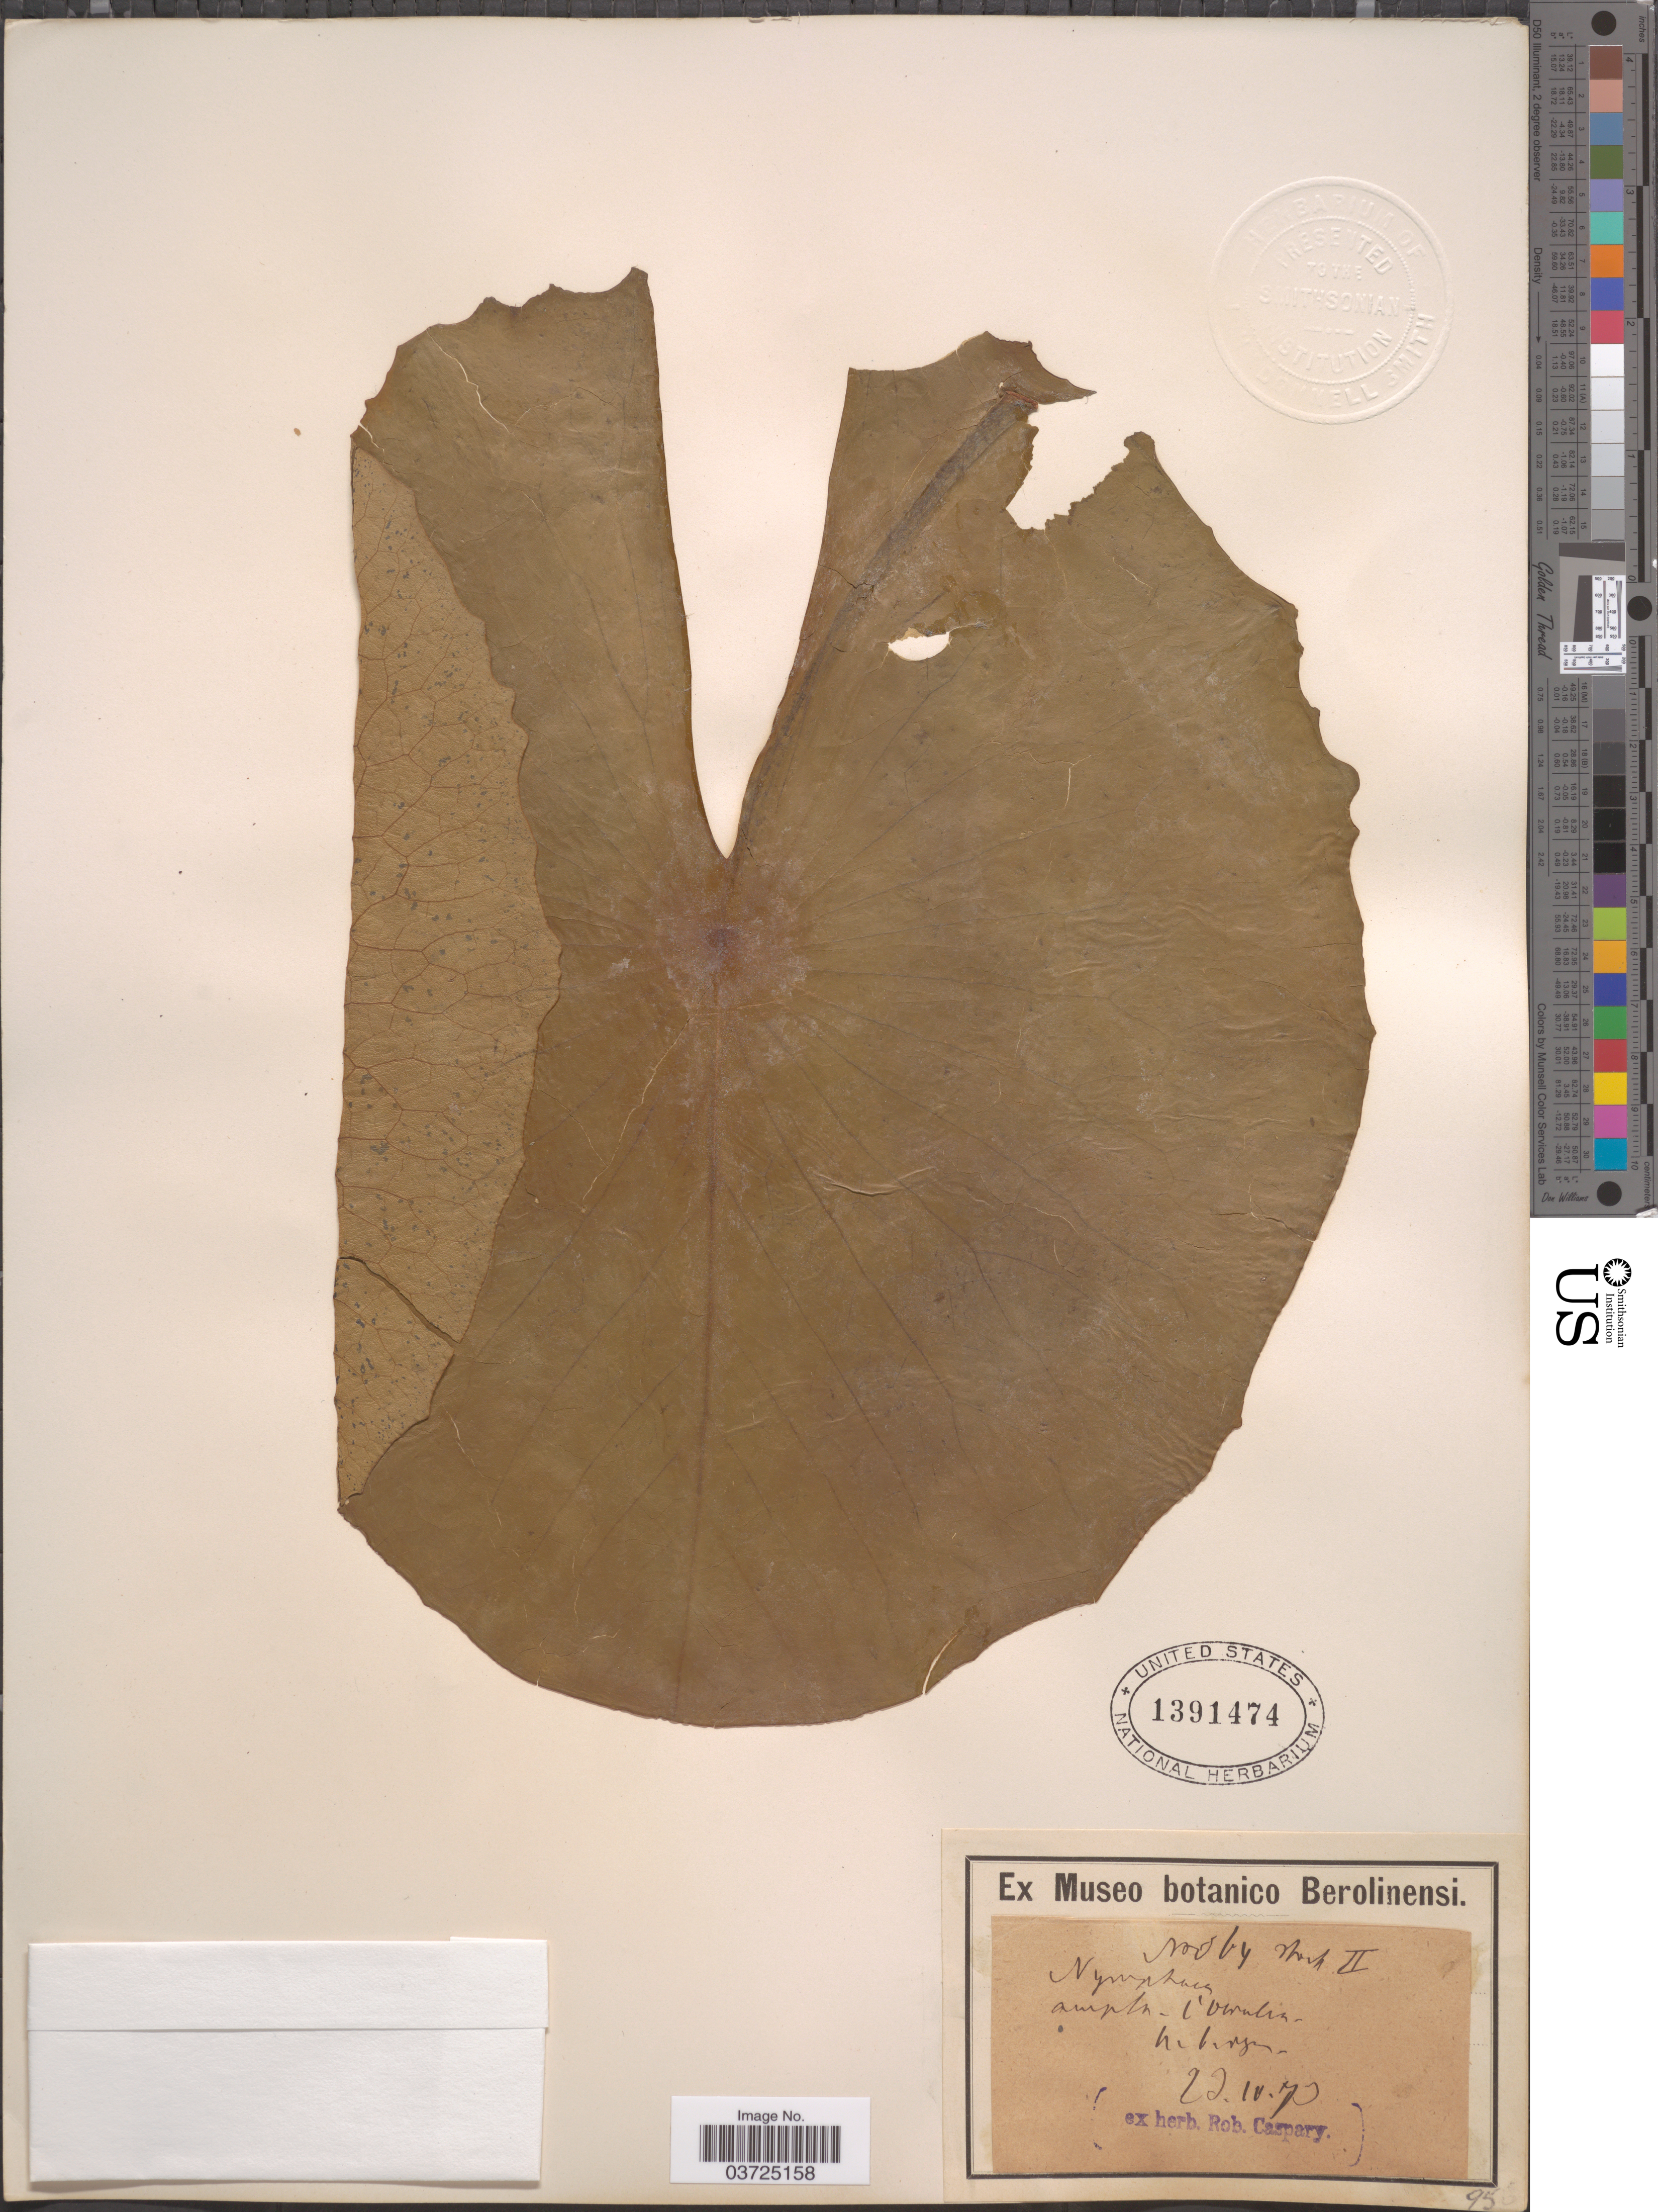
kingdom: Plantae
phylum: Tracheophyta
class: Magnoliopsida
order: Nymphaeales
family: Nymphaeaceae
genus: Nymphaea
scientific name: Nymphaea ampla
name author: (Salisb.) DC.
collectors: ex herb. Rob. Caspary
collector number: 064*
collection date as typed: Transcribed d/m/y: 20/10/73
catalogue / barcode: US 1391474